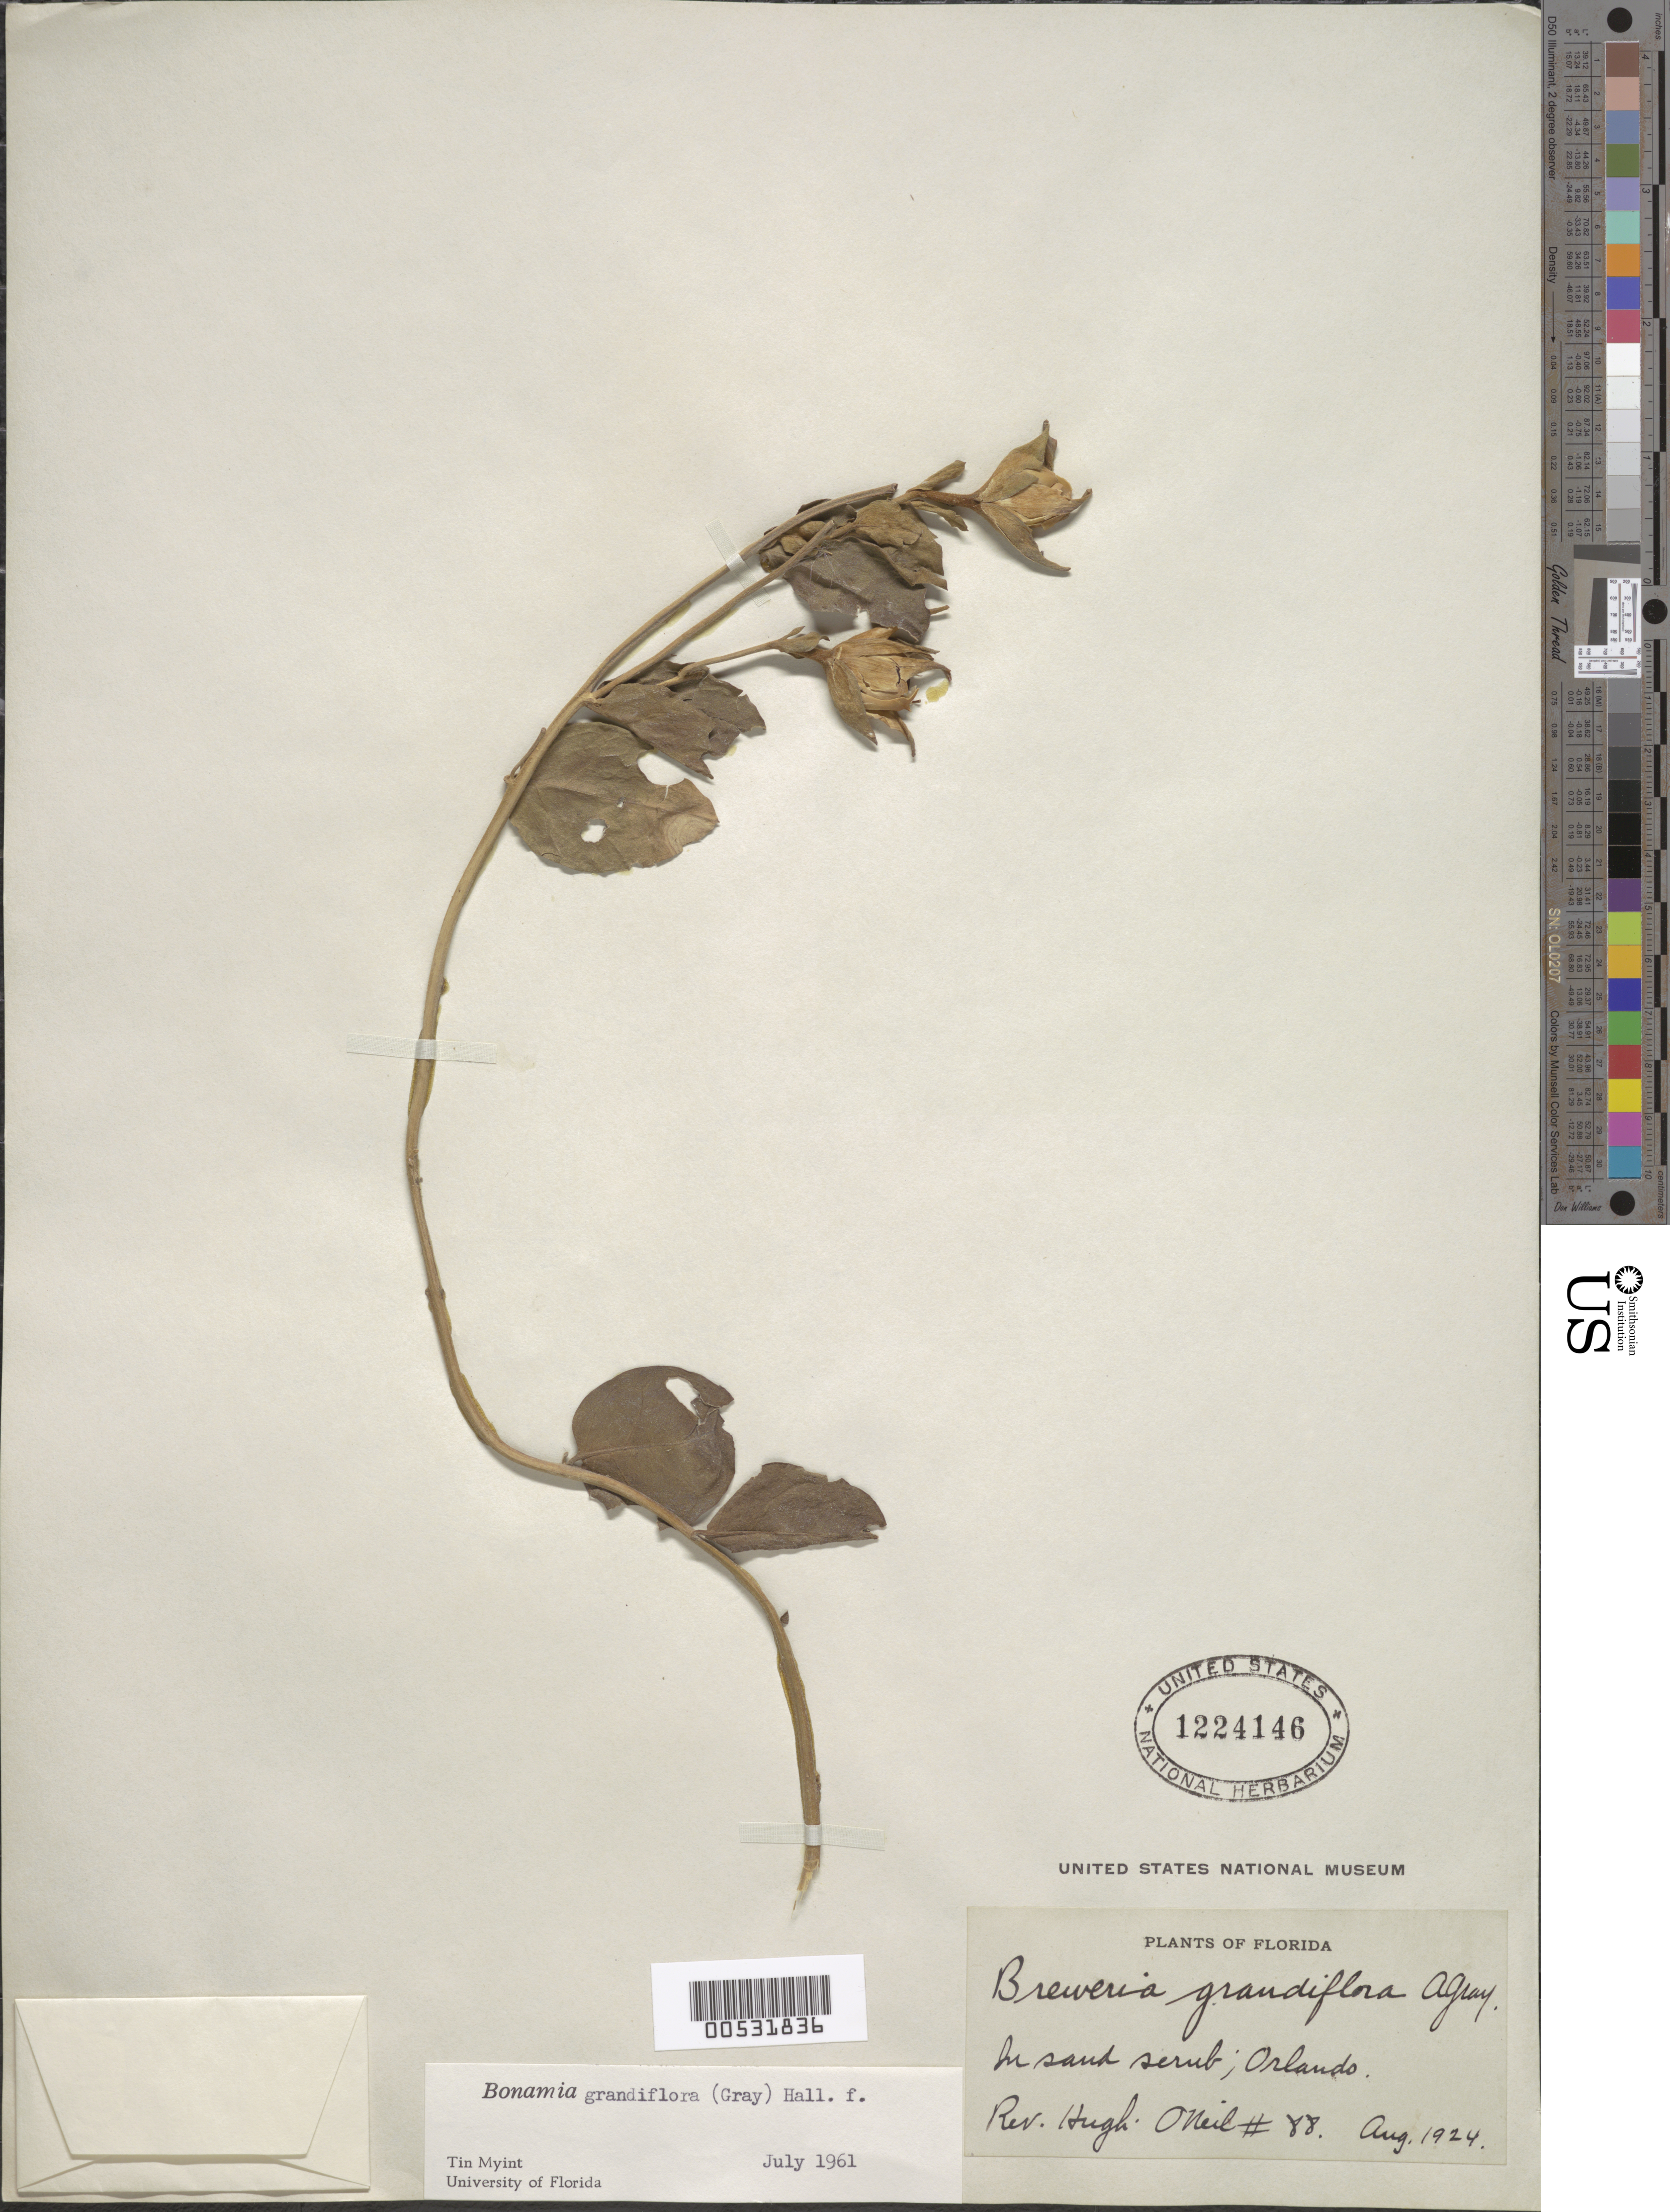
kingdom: Plantae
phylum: Tracheophyta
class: Magnoliopsida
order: Solanales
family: Convolvulaceae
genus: Bonamia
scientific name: Bonamia grandiflora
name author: (A. Gray) Hallier f.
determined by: Myint, Tin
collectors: H. O'Neill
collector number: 88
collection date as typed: Aug 1924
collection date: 1924-08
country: United States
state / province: Florida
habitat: In sand scrub.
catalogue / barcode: US 1224146